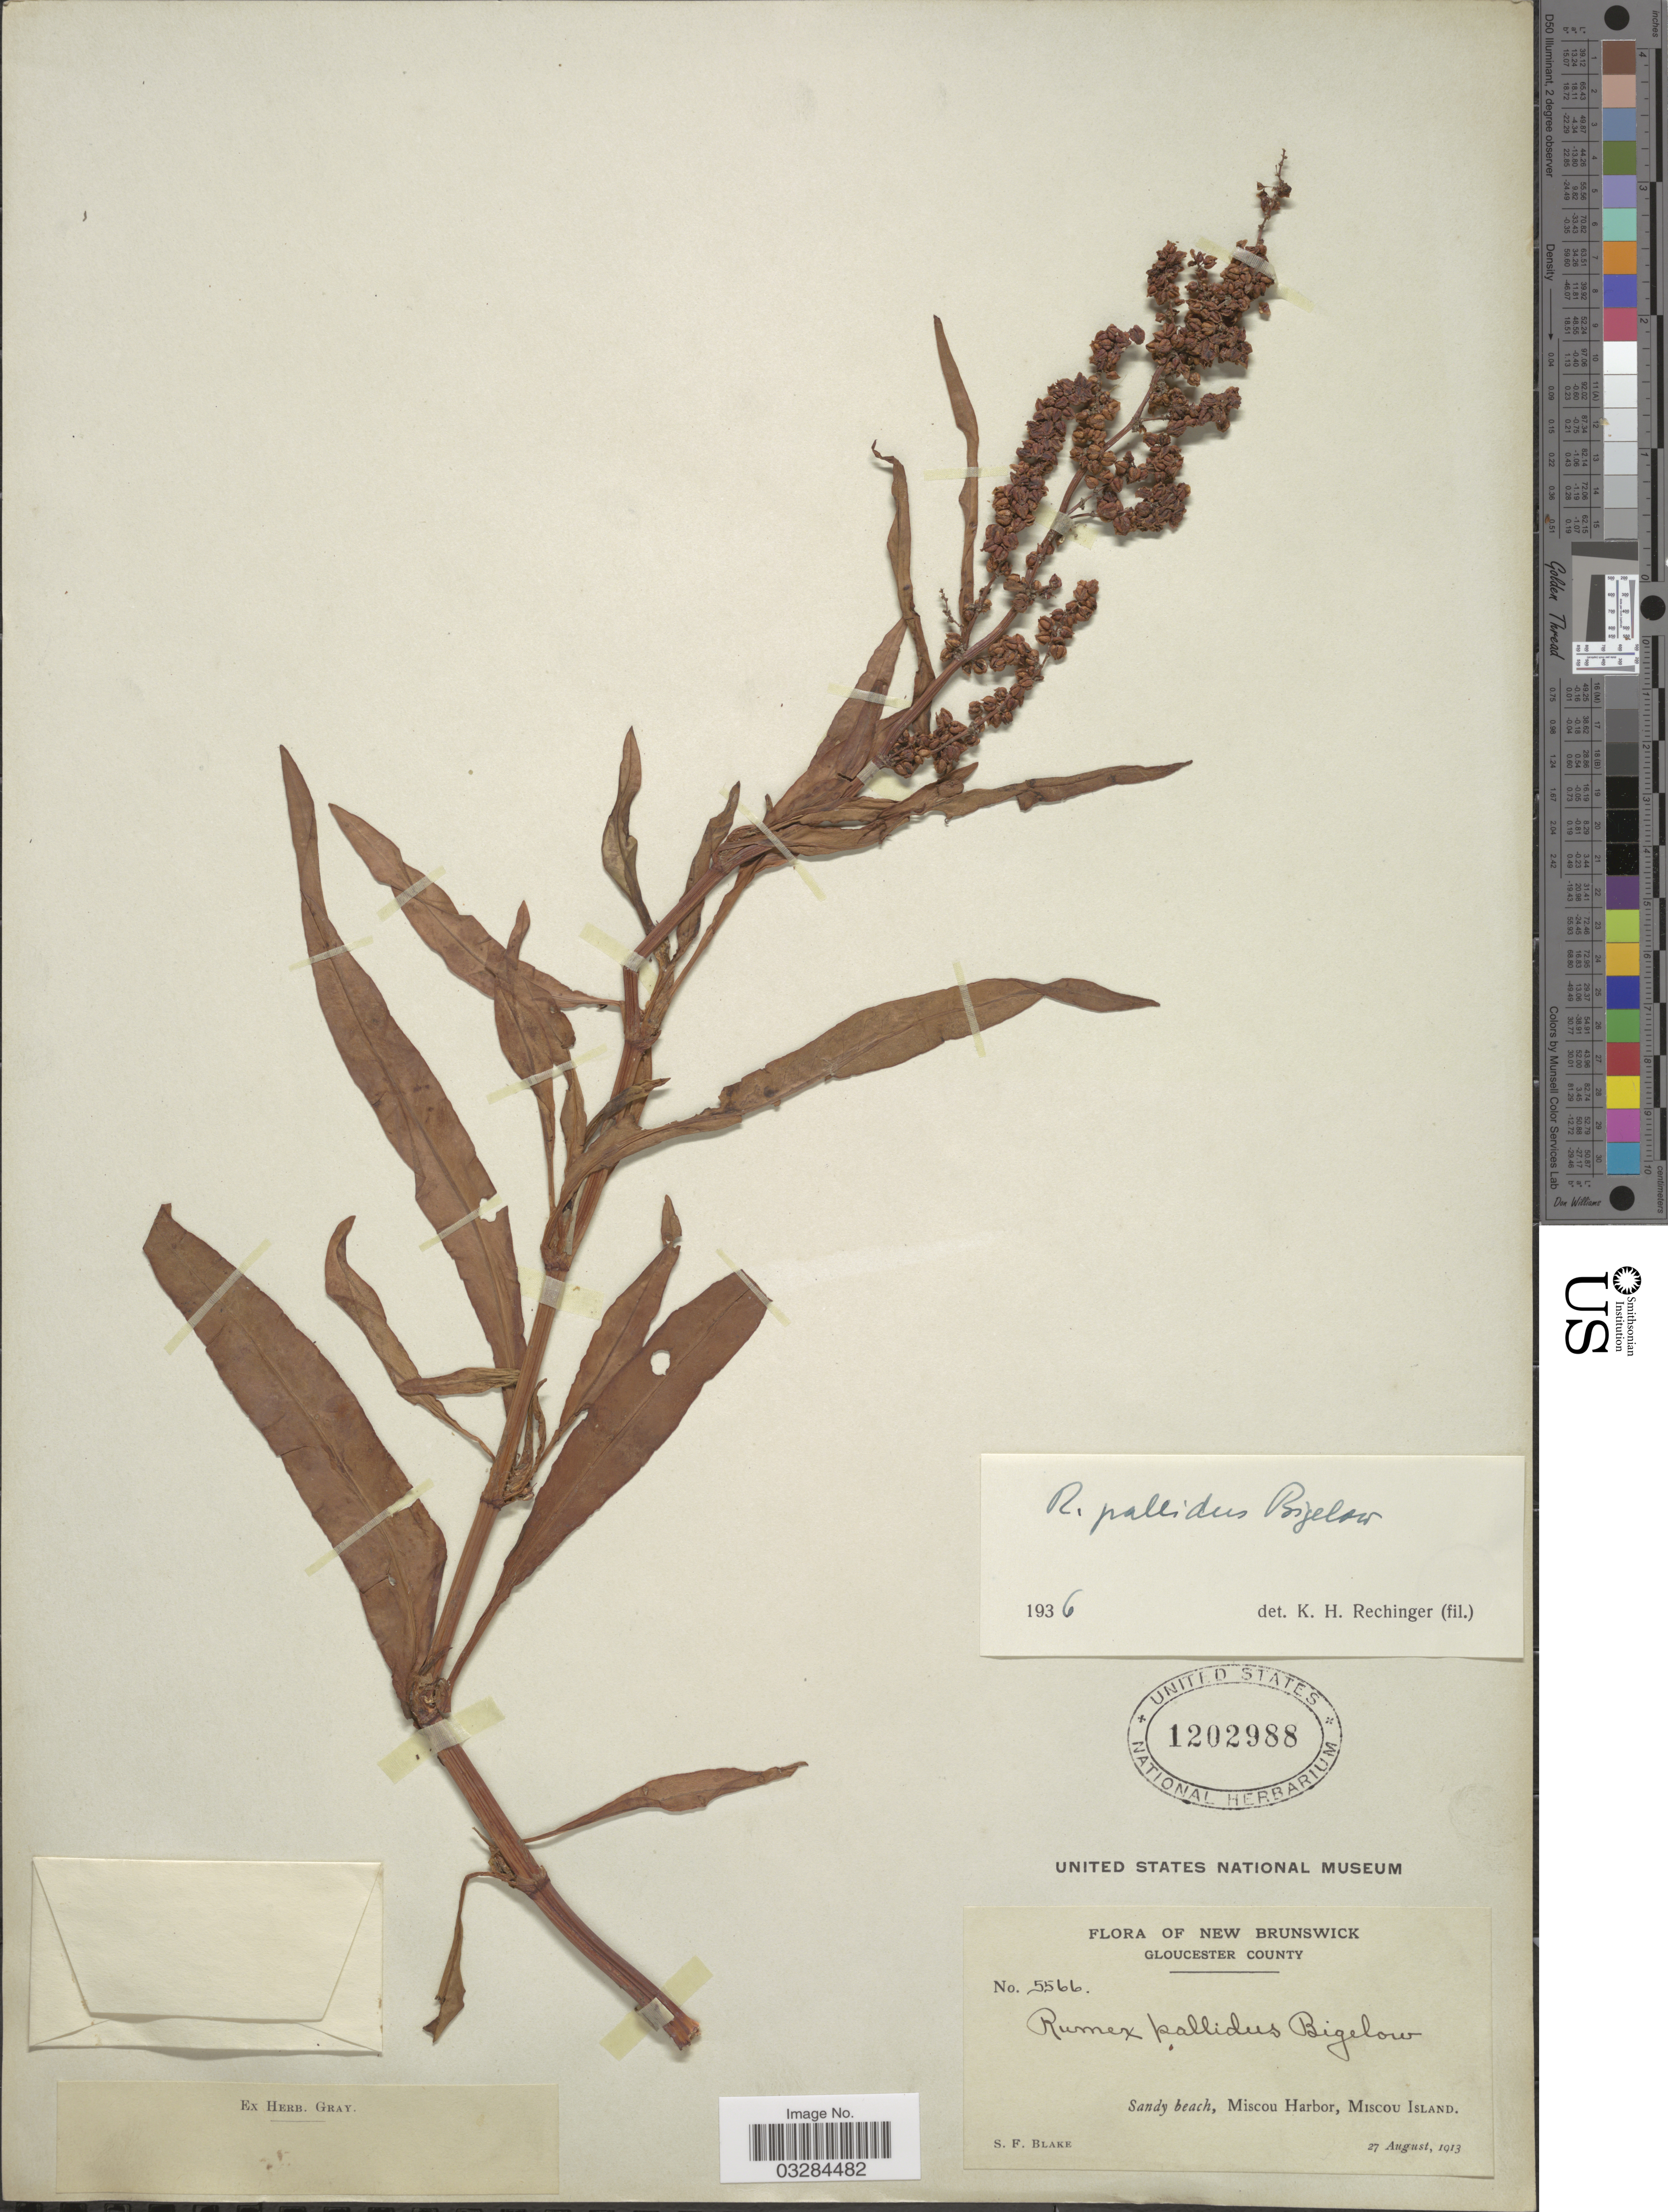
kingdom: Plantae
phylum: Tracheophyta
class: Magnoliopsida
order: Caryophyllales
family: Polygonaceae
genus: Rumex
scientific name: Rumex pallidus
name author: Bigelow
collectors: S. Blake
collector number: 5566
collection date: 1913-08-27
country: Canada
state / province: New Brunswick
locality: Gloucester County, Sandy beach, Miscou Harbor, Miscou Island.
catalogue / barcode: US 1202988